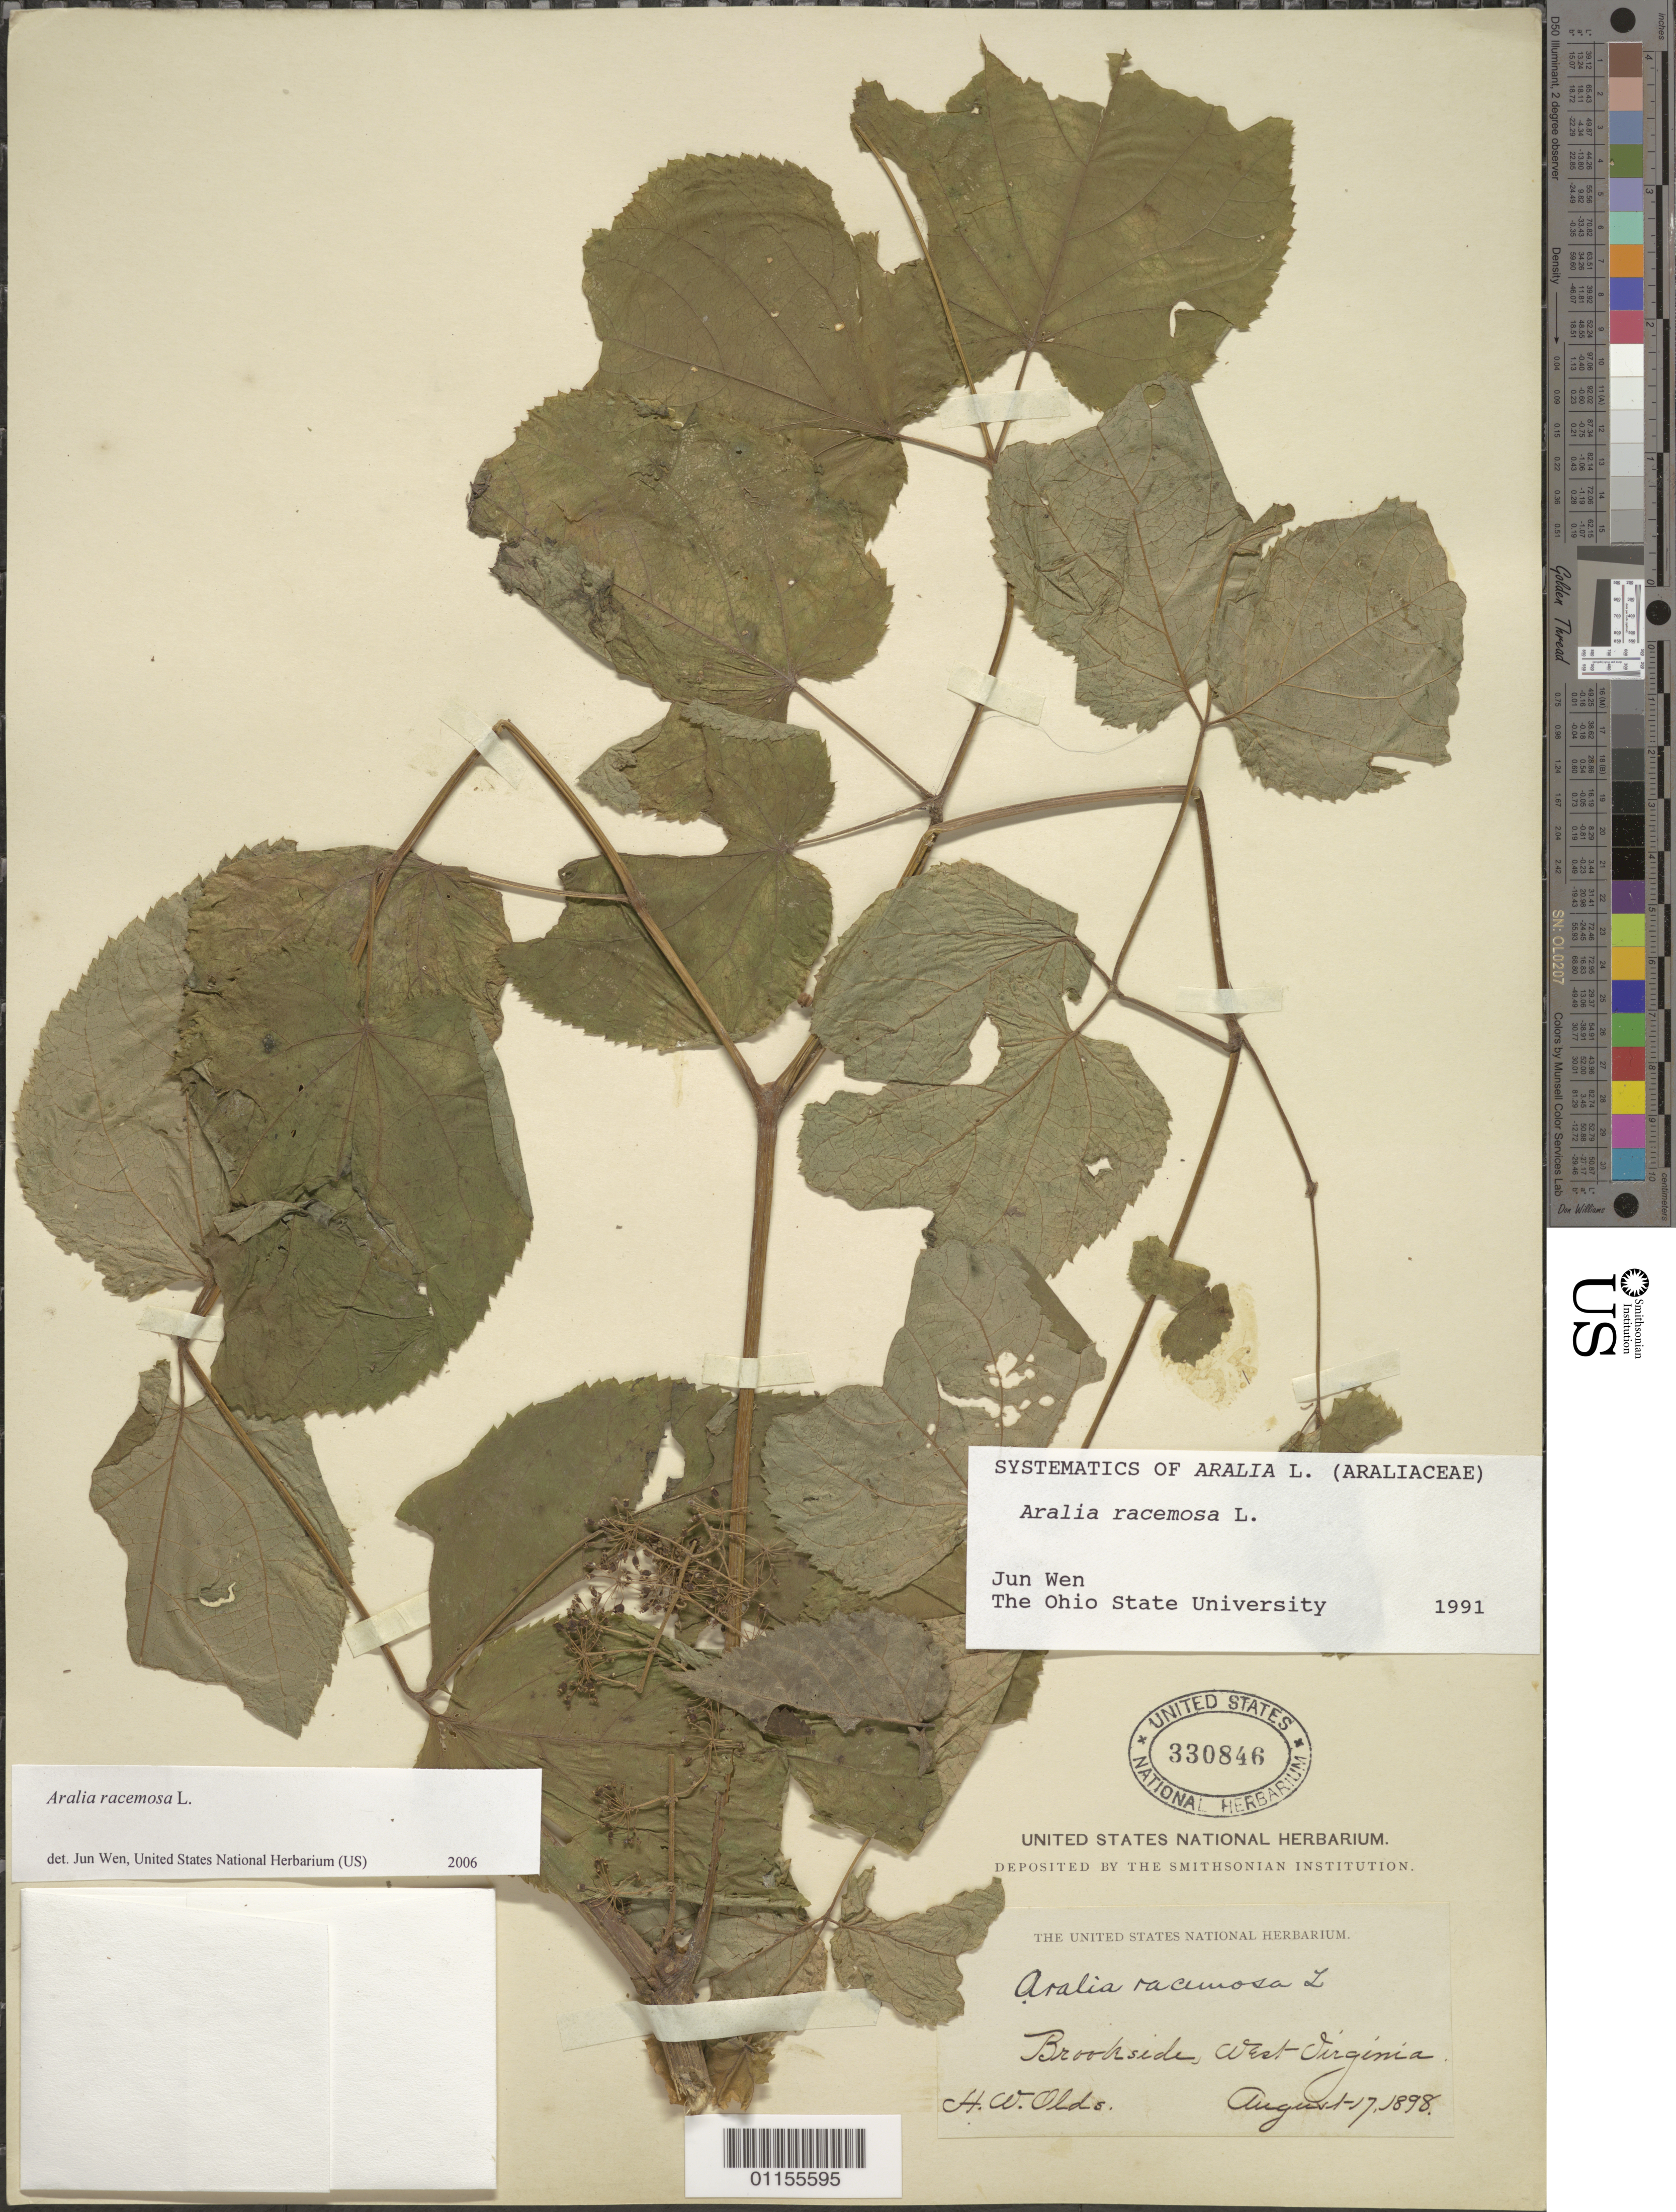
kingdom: Plantae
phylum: Tracheophyta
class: Magnoliopsida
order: Apiales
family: Araliaceae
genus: Aralia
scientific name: Aralia racemosa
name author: L.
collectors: H. W. Olds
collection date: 1898-08-17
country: United States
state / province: West Virginia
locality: Brookside.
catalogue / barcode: US 330846